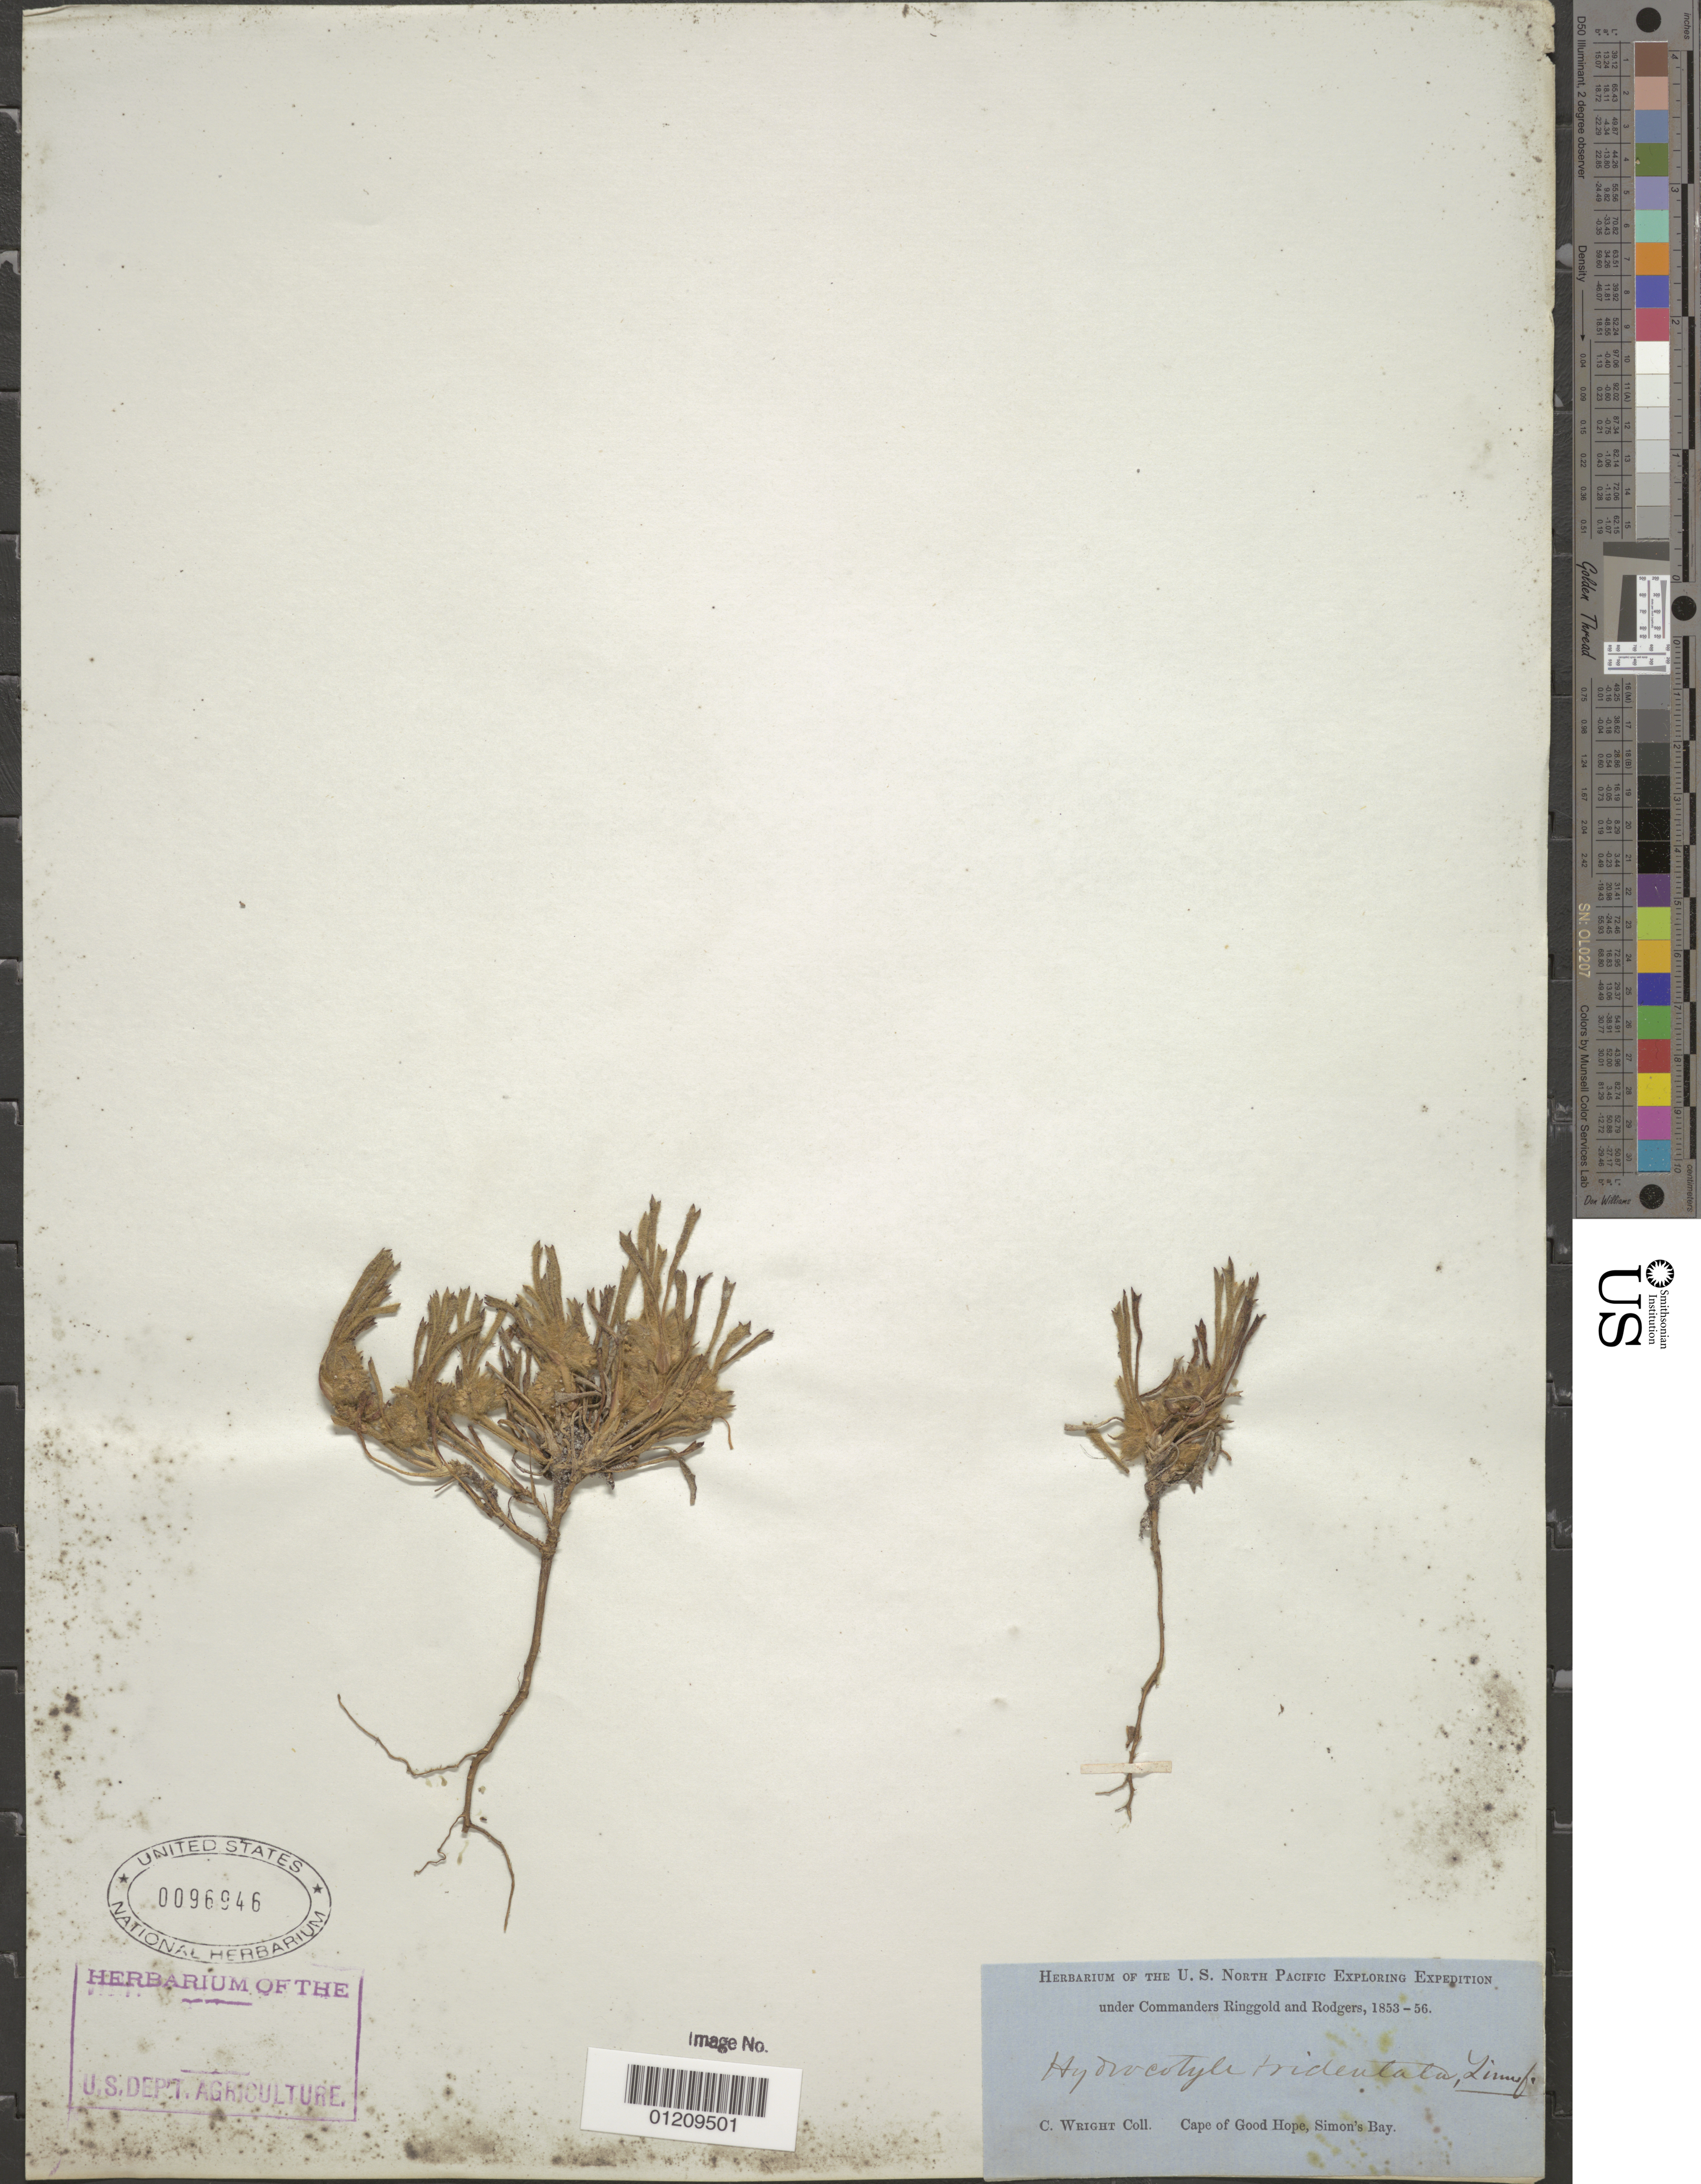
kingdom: Plantae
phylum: Tracheophyta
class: Magnoliopsida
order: Apiales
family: Araliaceae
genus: Hydrocotyle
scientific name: Hydrocotyle tridentata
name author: L. f.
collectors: C. Wright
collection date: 1853/1856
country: South Africa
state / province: Western Cape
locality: Cape of Good Hope, Simon's Bay.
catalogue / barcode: US 96946